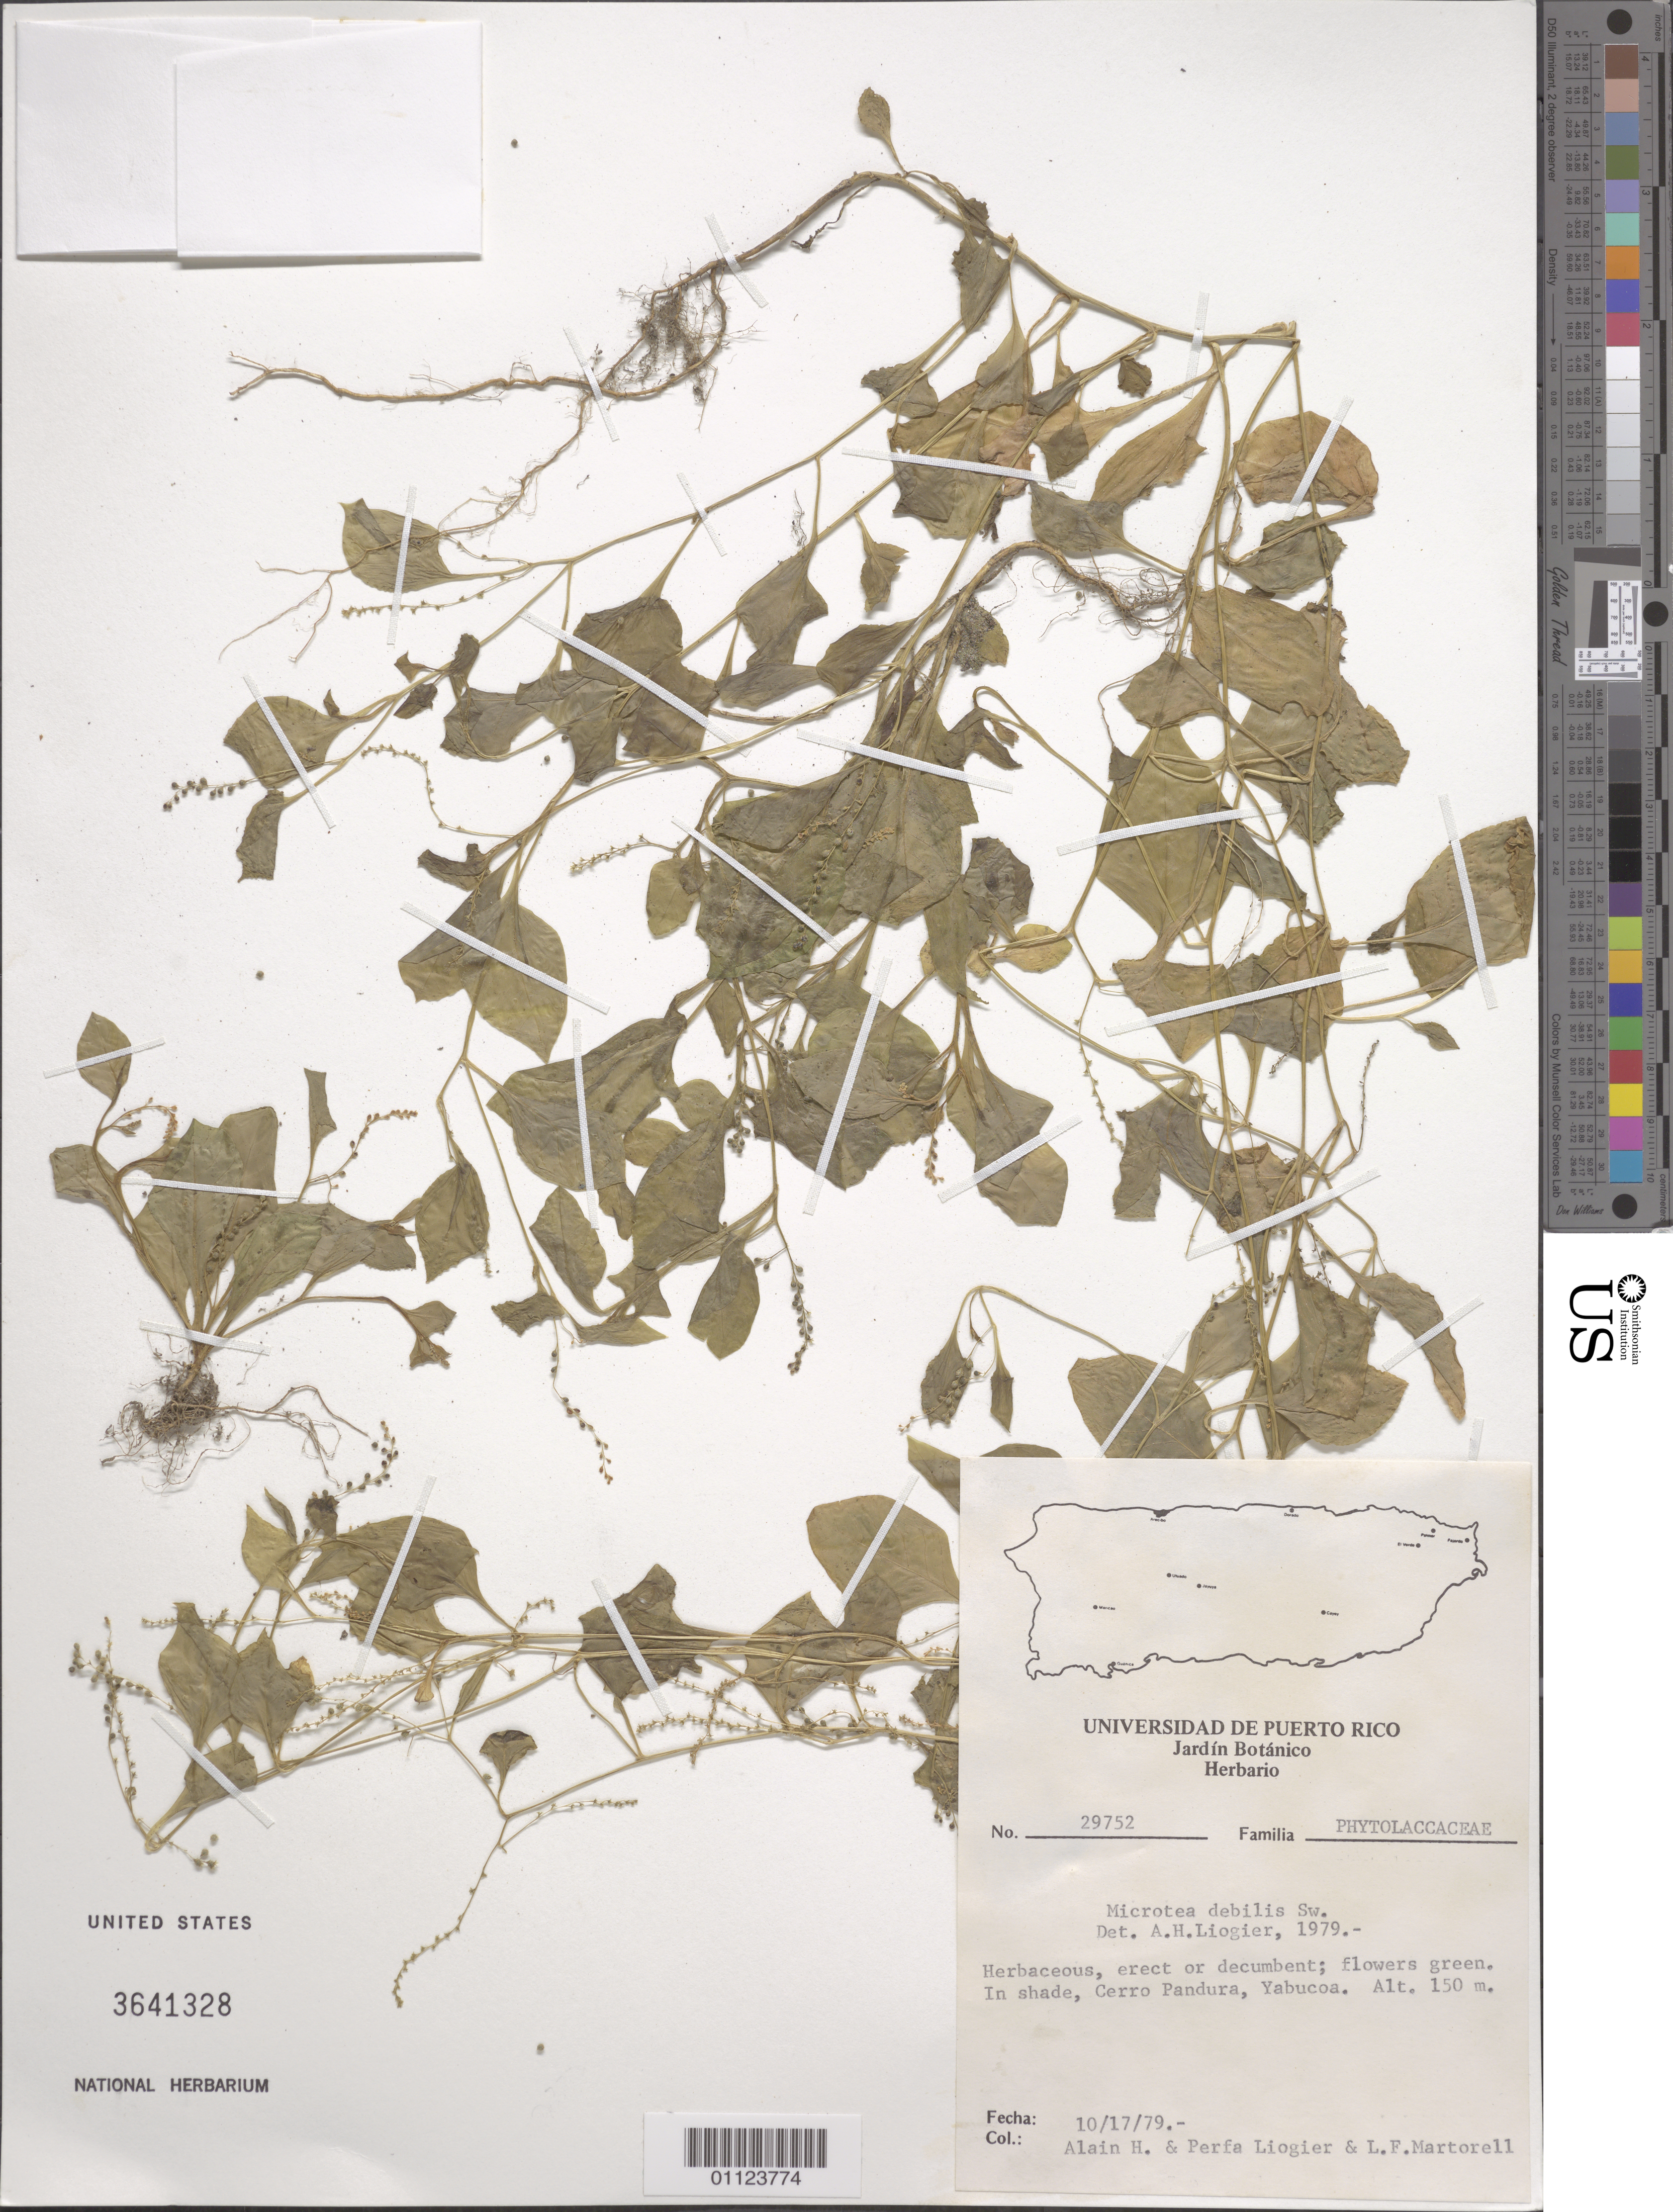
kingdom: Plantae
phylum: Tracheophyta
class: Magnoliopsida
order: Caryophyllales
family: Microteaceae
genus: Microtea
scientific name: Microtea debilis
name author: Sw.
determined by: Liogier, Alain H.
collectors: A. H. Liogier, M. P. Liogier & L. Martorell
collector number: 29752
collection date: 1979-10-17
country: Puerto Rico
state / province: Yabucoa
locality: Cerro Pandura, Yabucoa.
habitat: In shade.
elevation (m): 150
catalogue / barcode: US 3641328